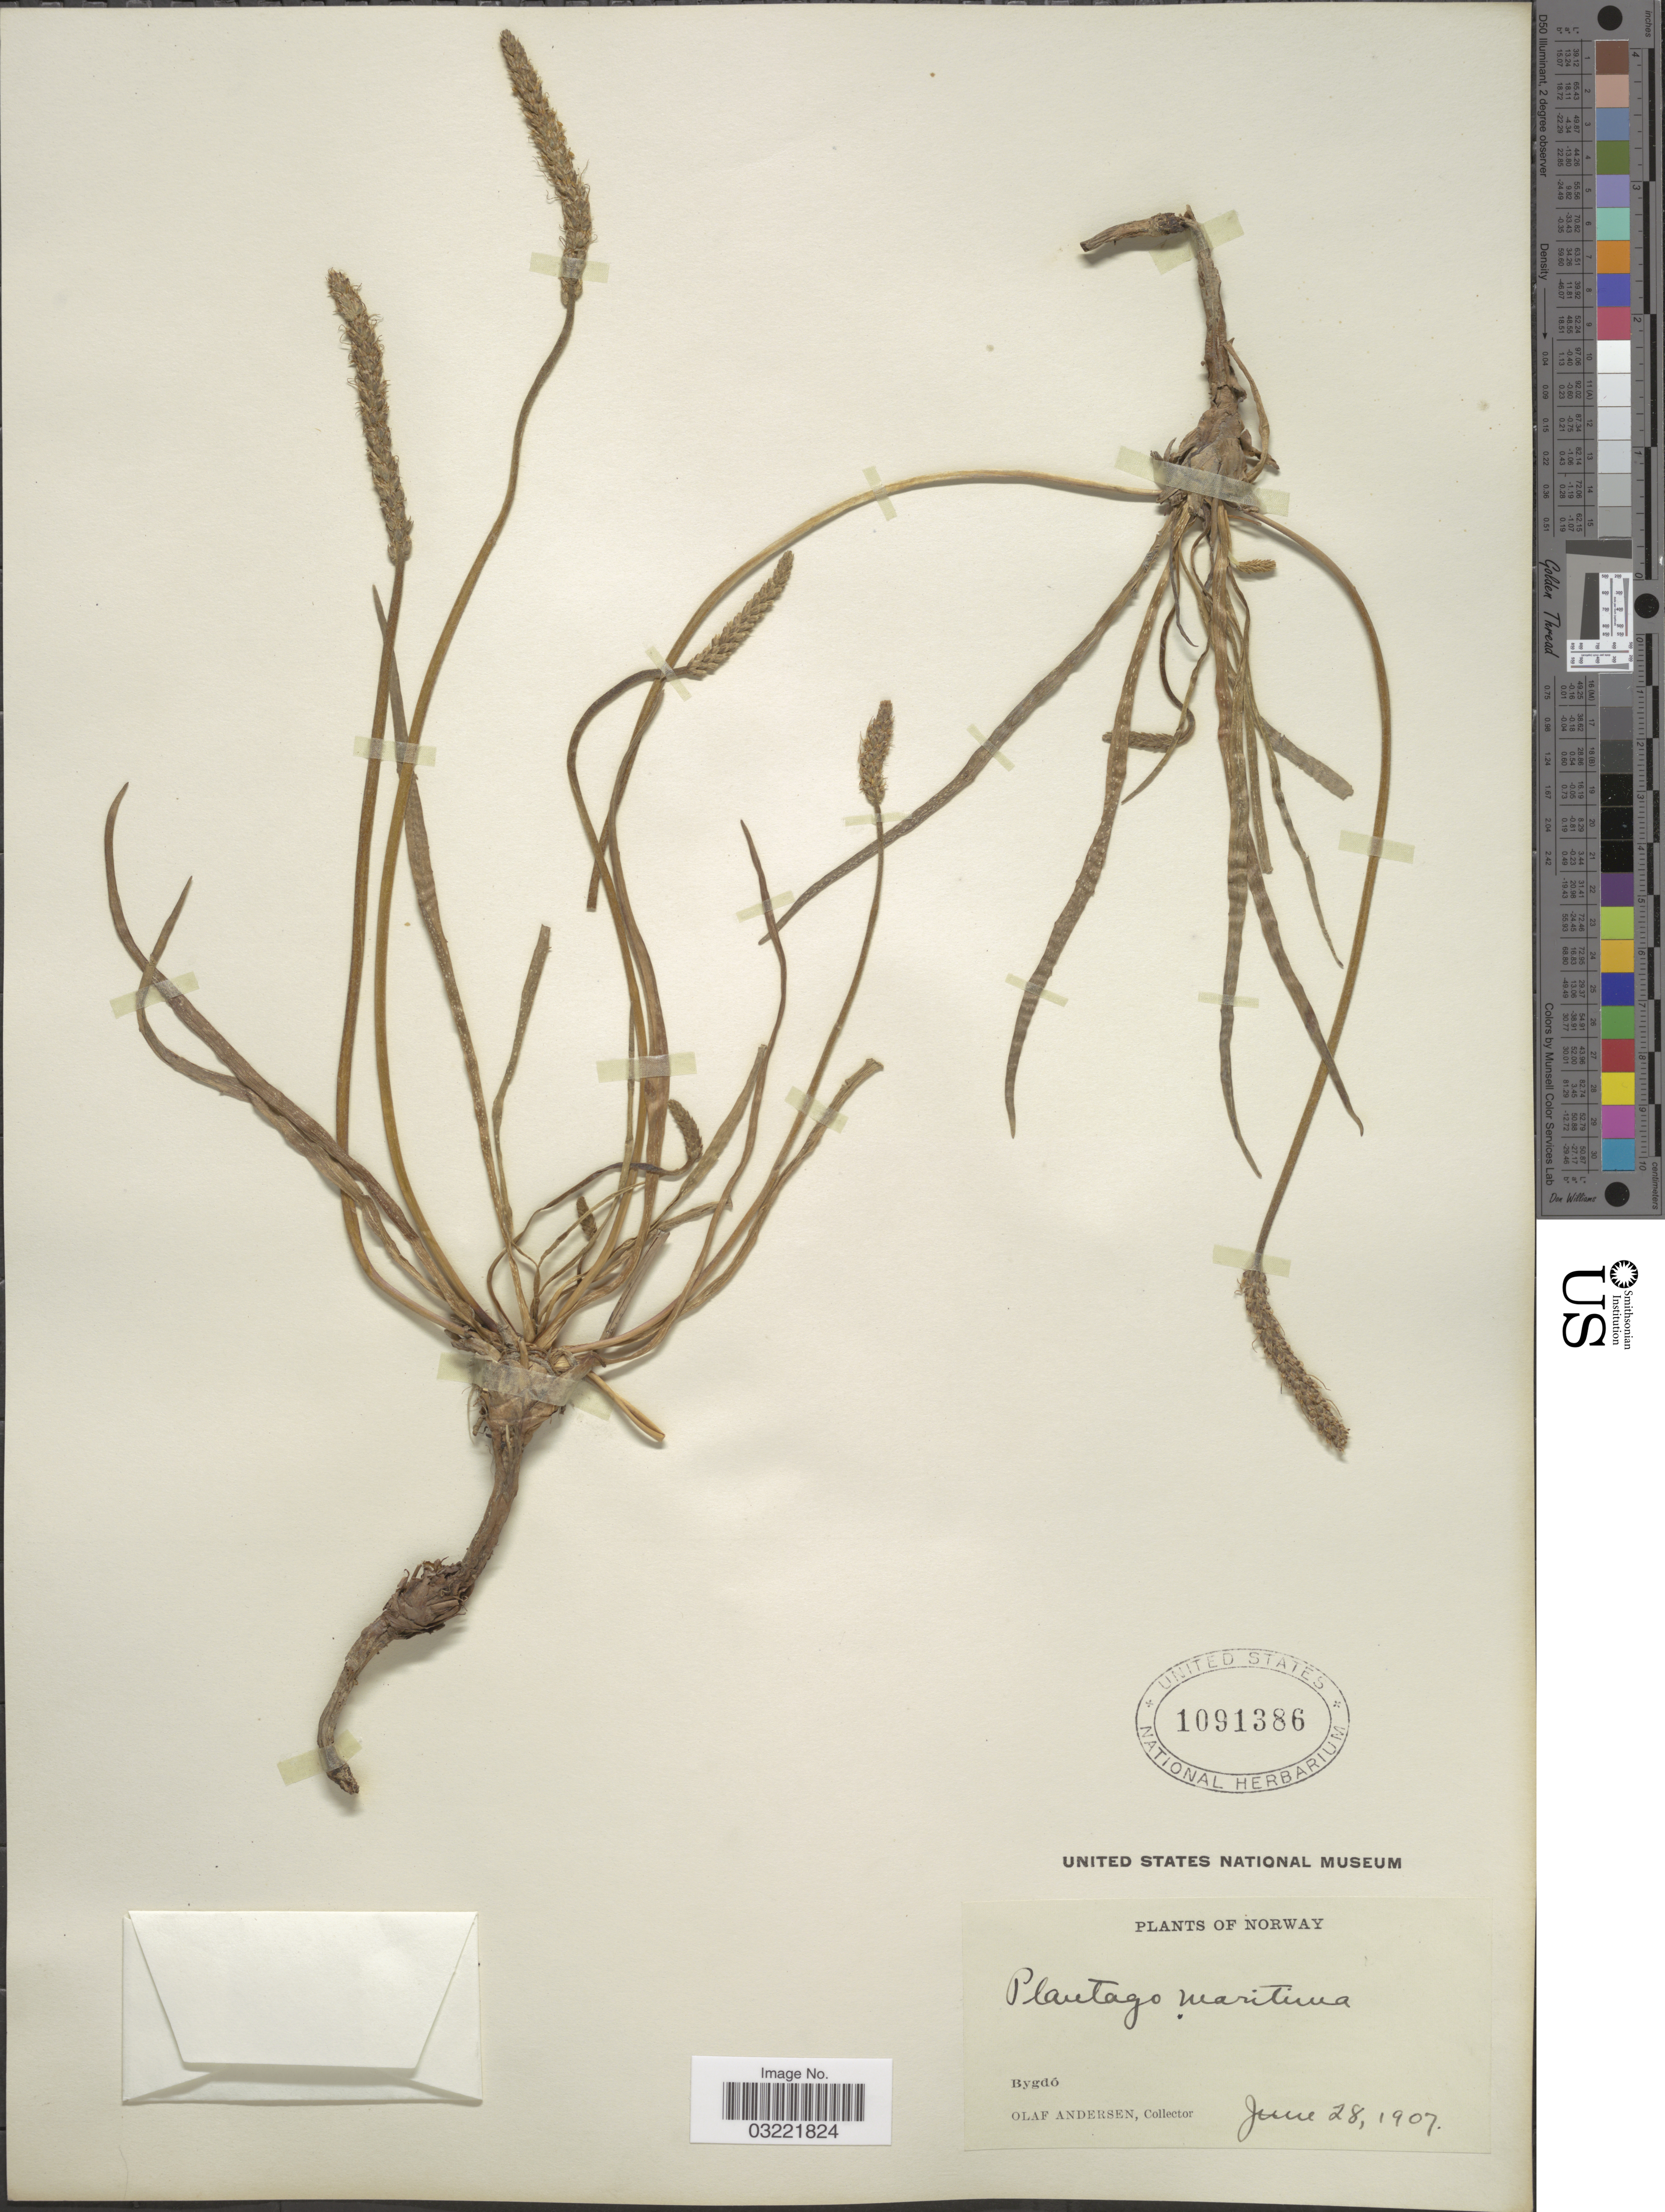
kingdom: Plantae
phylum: Tracheophyta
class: Magnoliopsida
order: Lamiales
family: Plantaginaceae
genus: Plantago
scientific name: Plantago maritima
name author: L.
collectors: O. Anderson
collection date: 1907-06-28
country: Norway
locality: Bygdó.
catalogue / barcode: US 1091386